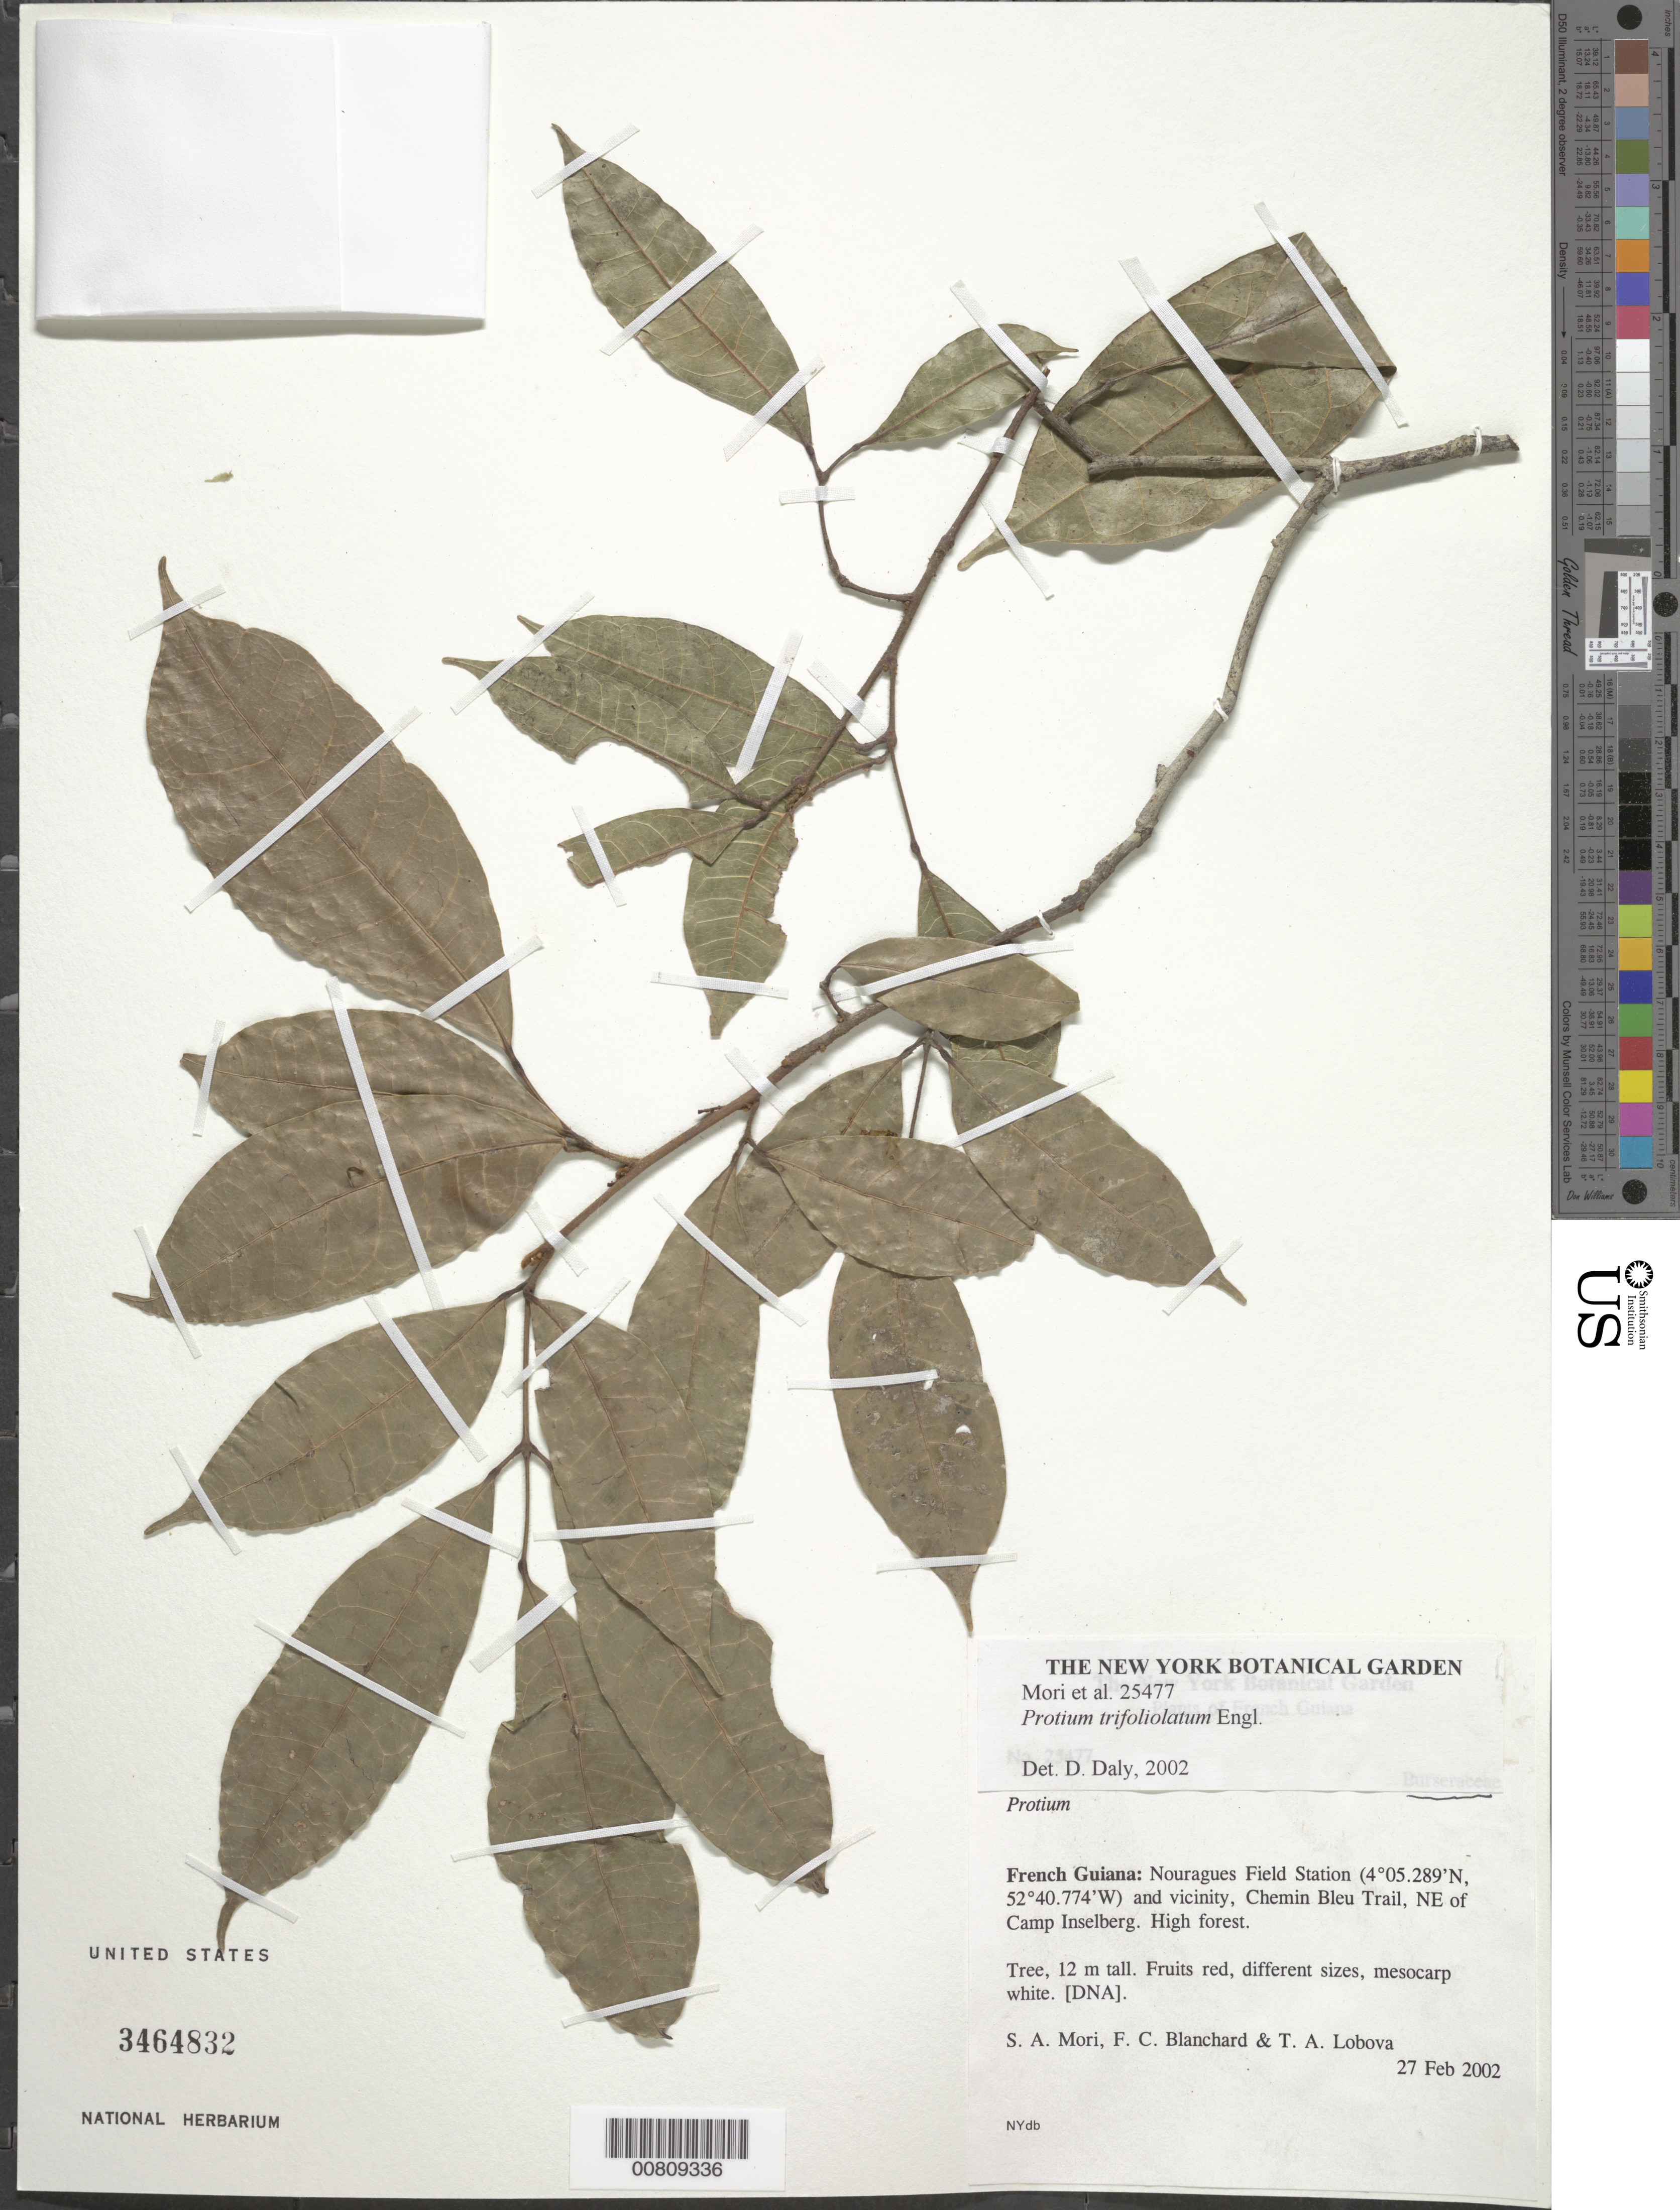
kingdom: Plantae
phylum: Tracheophyta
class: Magnoliopsida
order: Sapindales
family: Burseraceae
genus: Protium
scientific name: Protium trifoliolatum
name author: Engl.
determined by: Daly, D. C.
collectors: S. Mori, F. Blanchard & T. Lobova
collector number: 25477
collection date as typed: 27-Feb-02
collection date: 2002-02-27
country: French Guiana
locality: Nouragues Field Station, Chemin Bleu Trail, NE of Camp Inselberg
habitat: High forest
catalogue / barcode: US 3464832